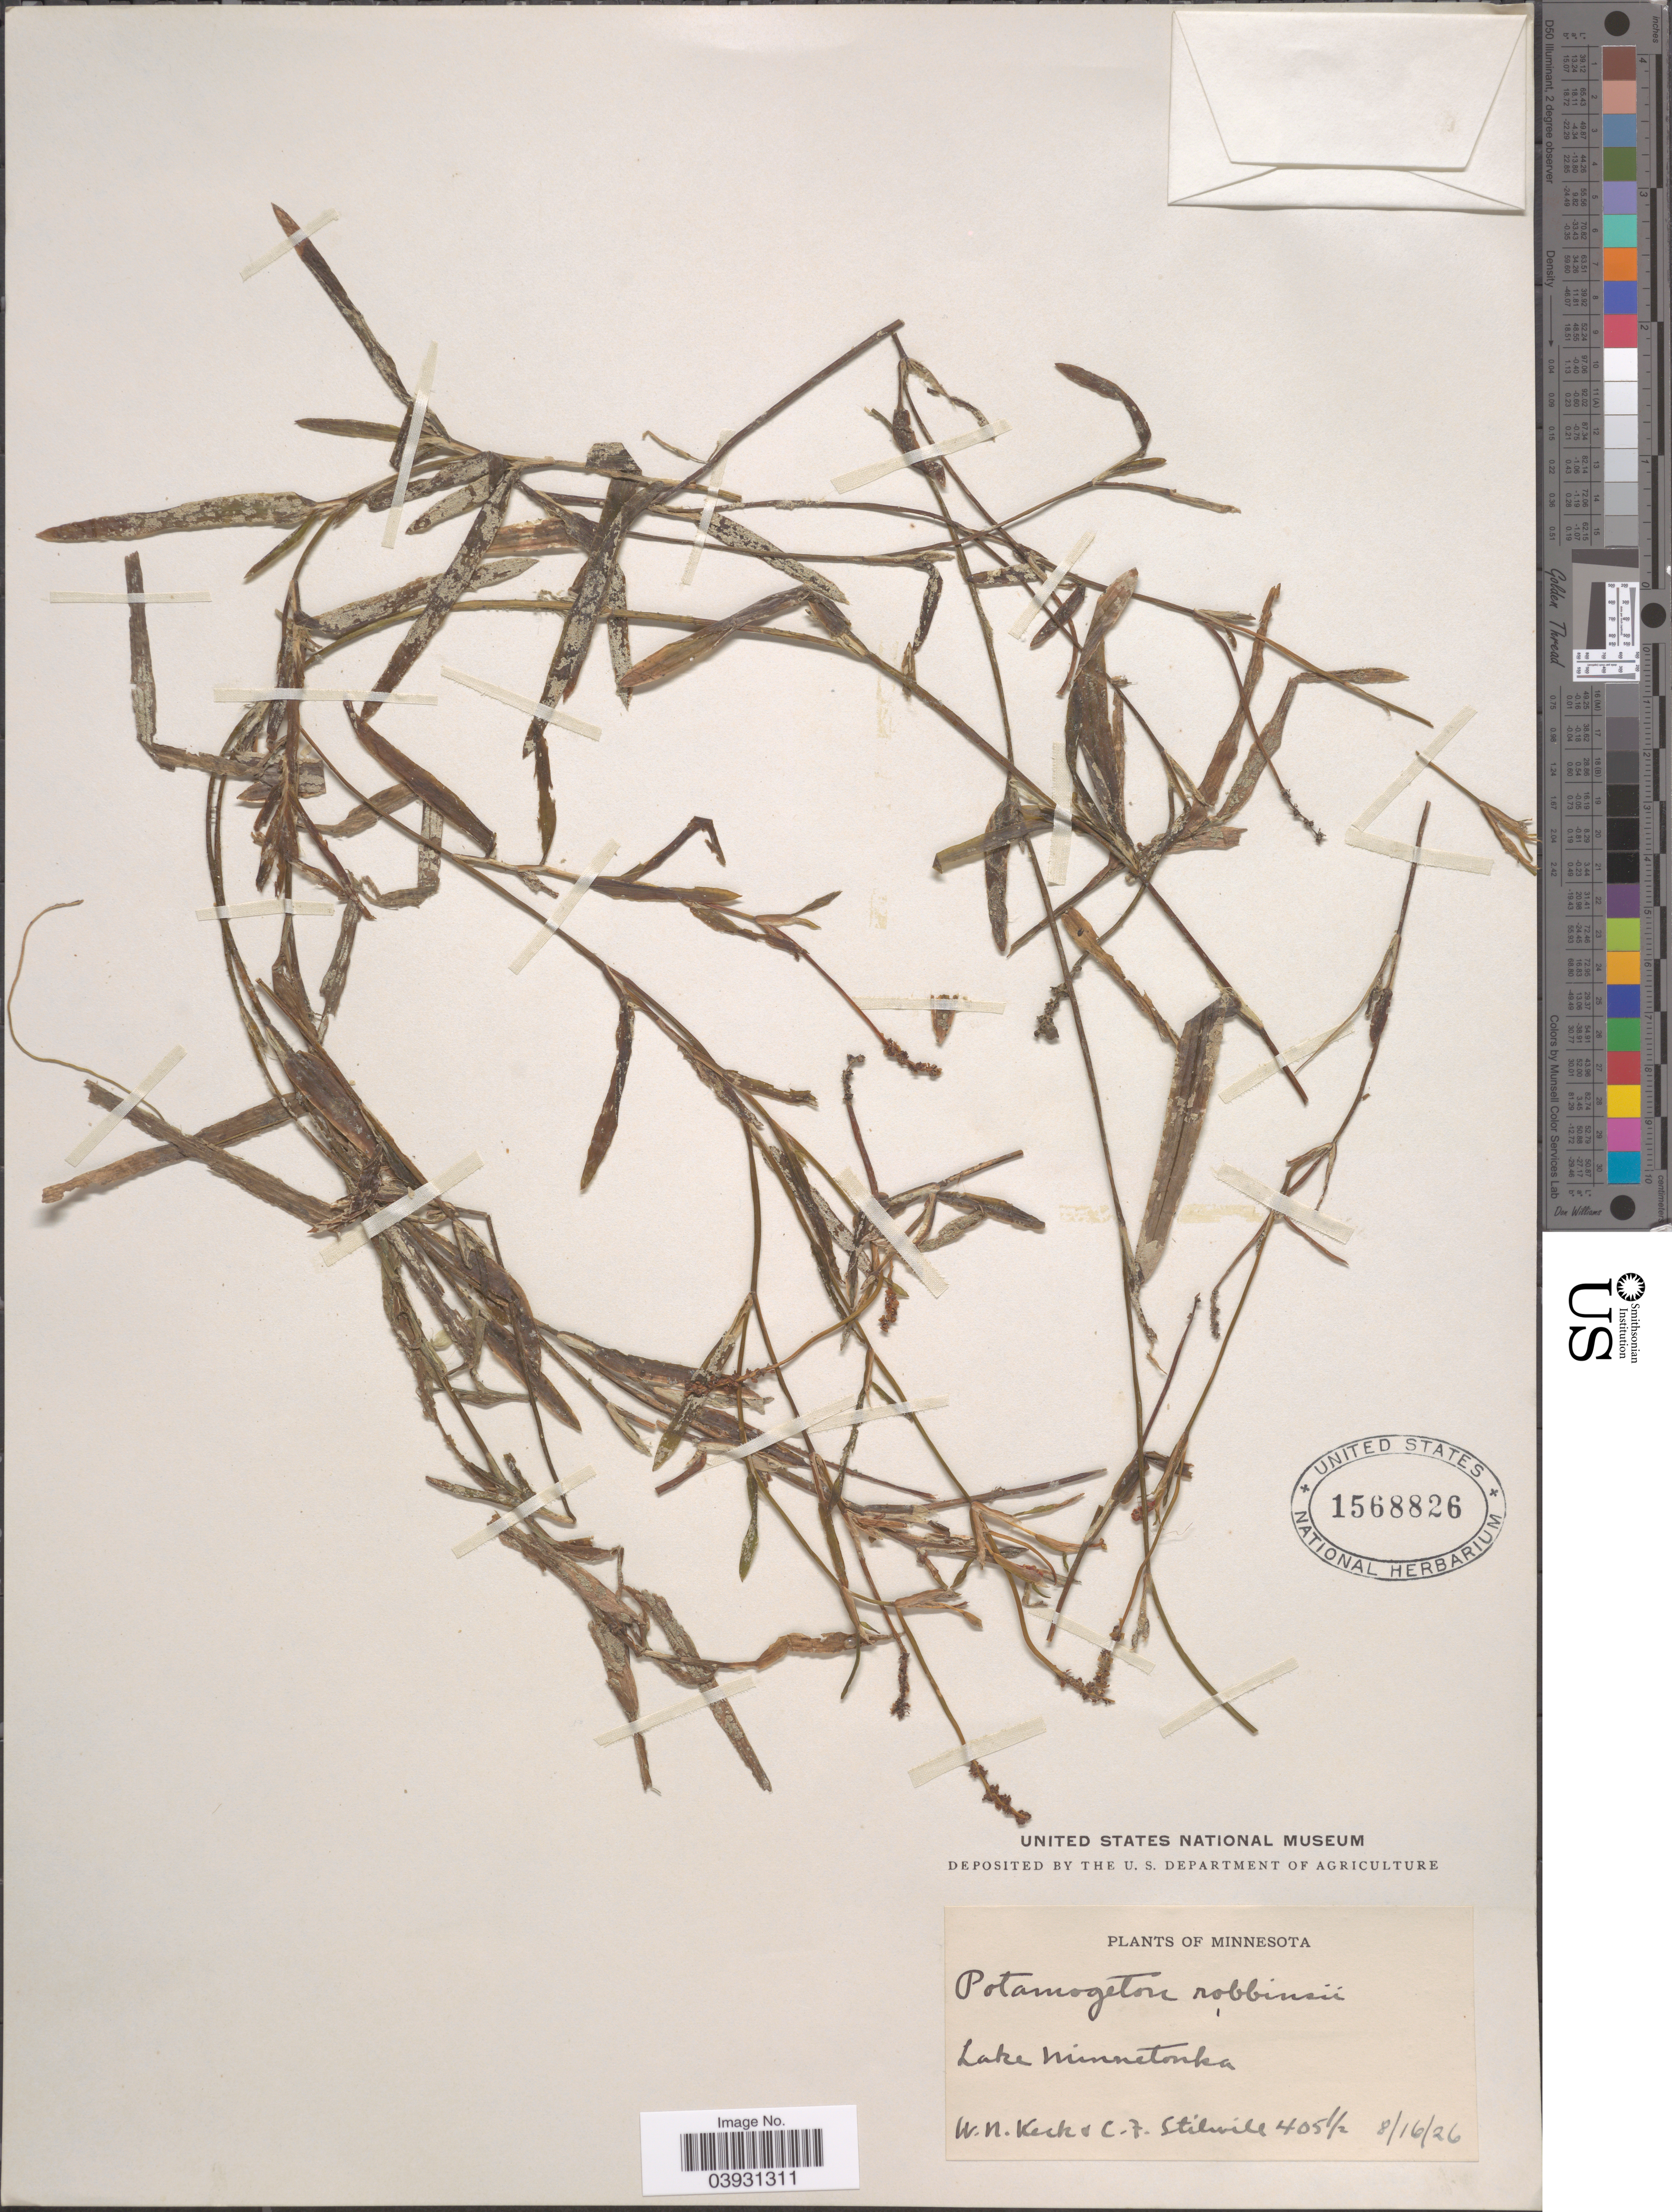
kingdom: Plantae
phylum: Tracheophyta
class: Liliopsida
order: Alismatales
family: Potamogetonaceae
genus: Potamogeton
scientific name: Potamogeton robbinsii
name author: Oakes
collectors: W. Keck & C. Stilwill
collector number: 405½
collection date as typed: Transcribed d/m/y: 16/8/26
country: United States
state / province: Minnesota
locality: Lake Minnetonka.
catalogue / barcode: US 1568826